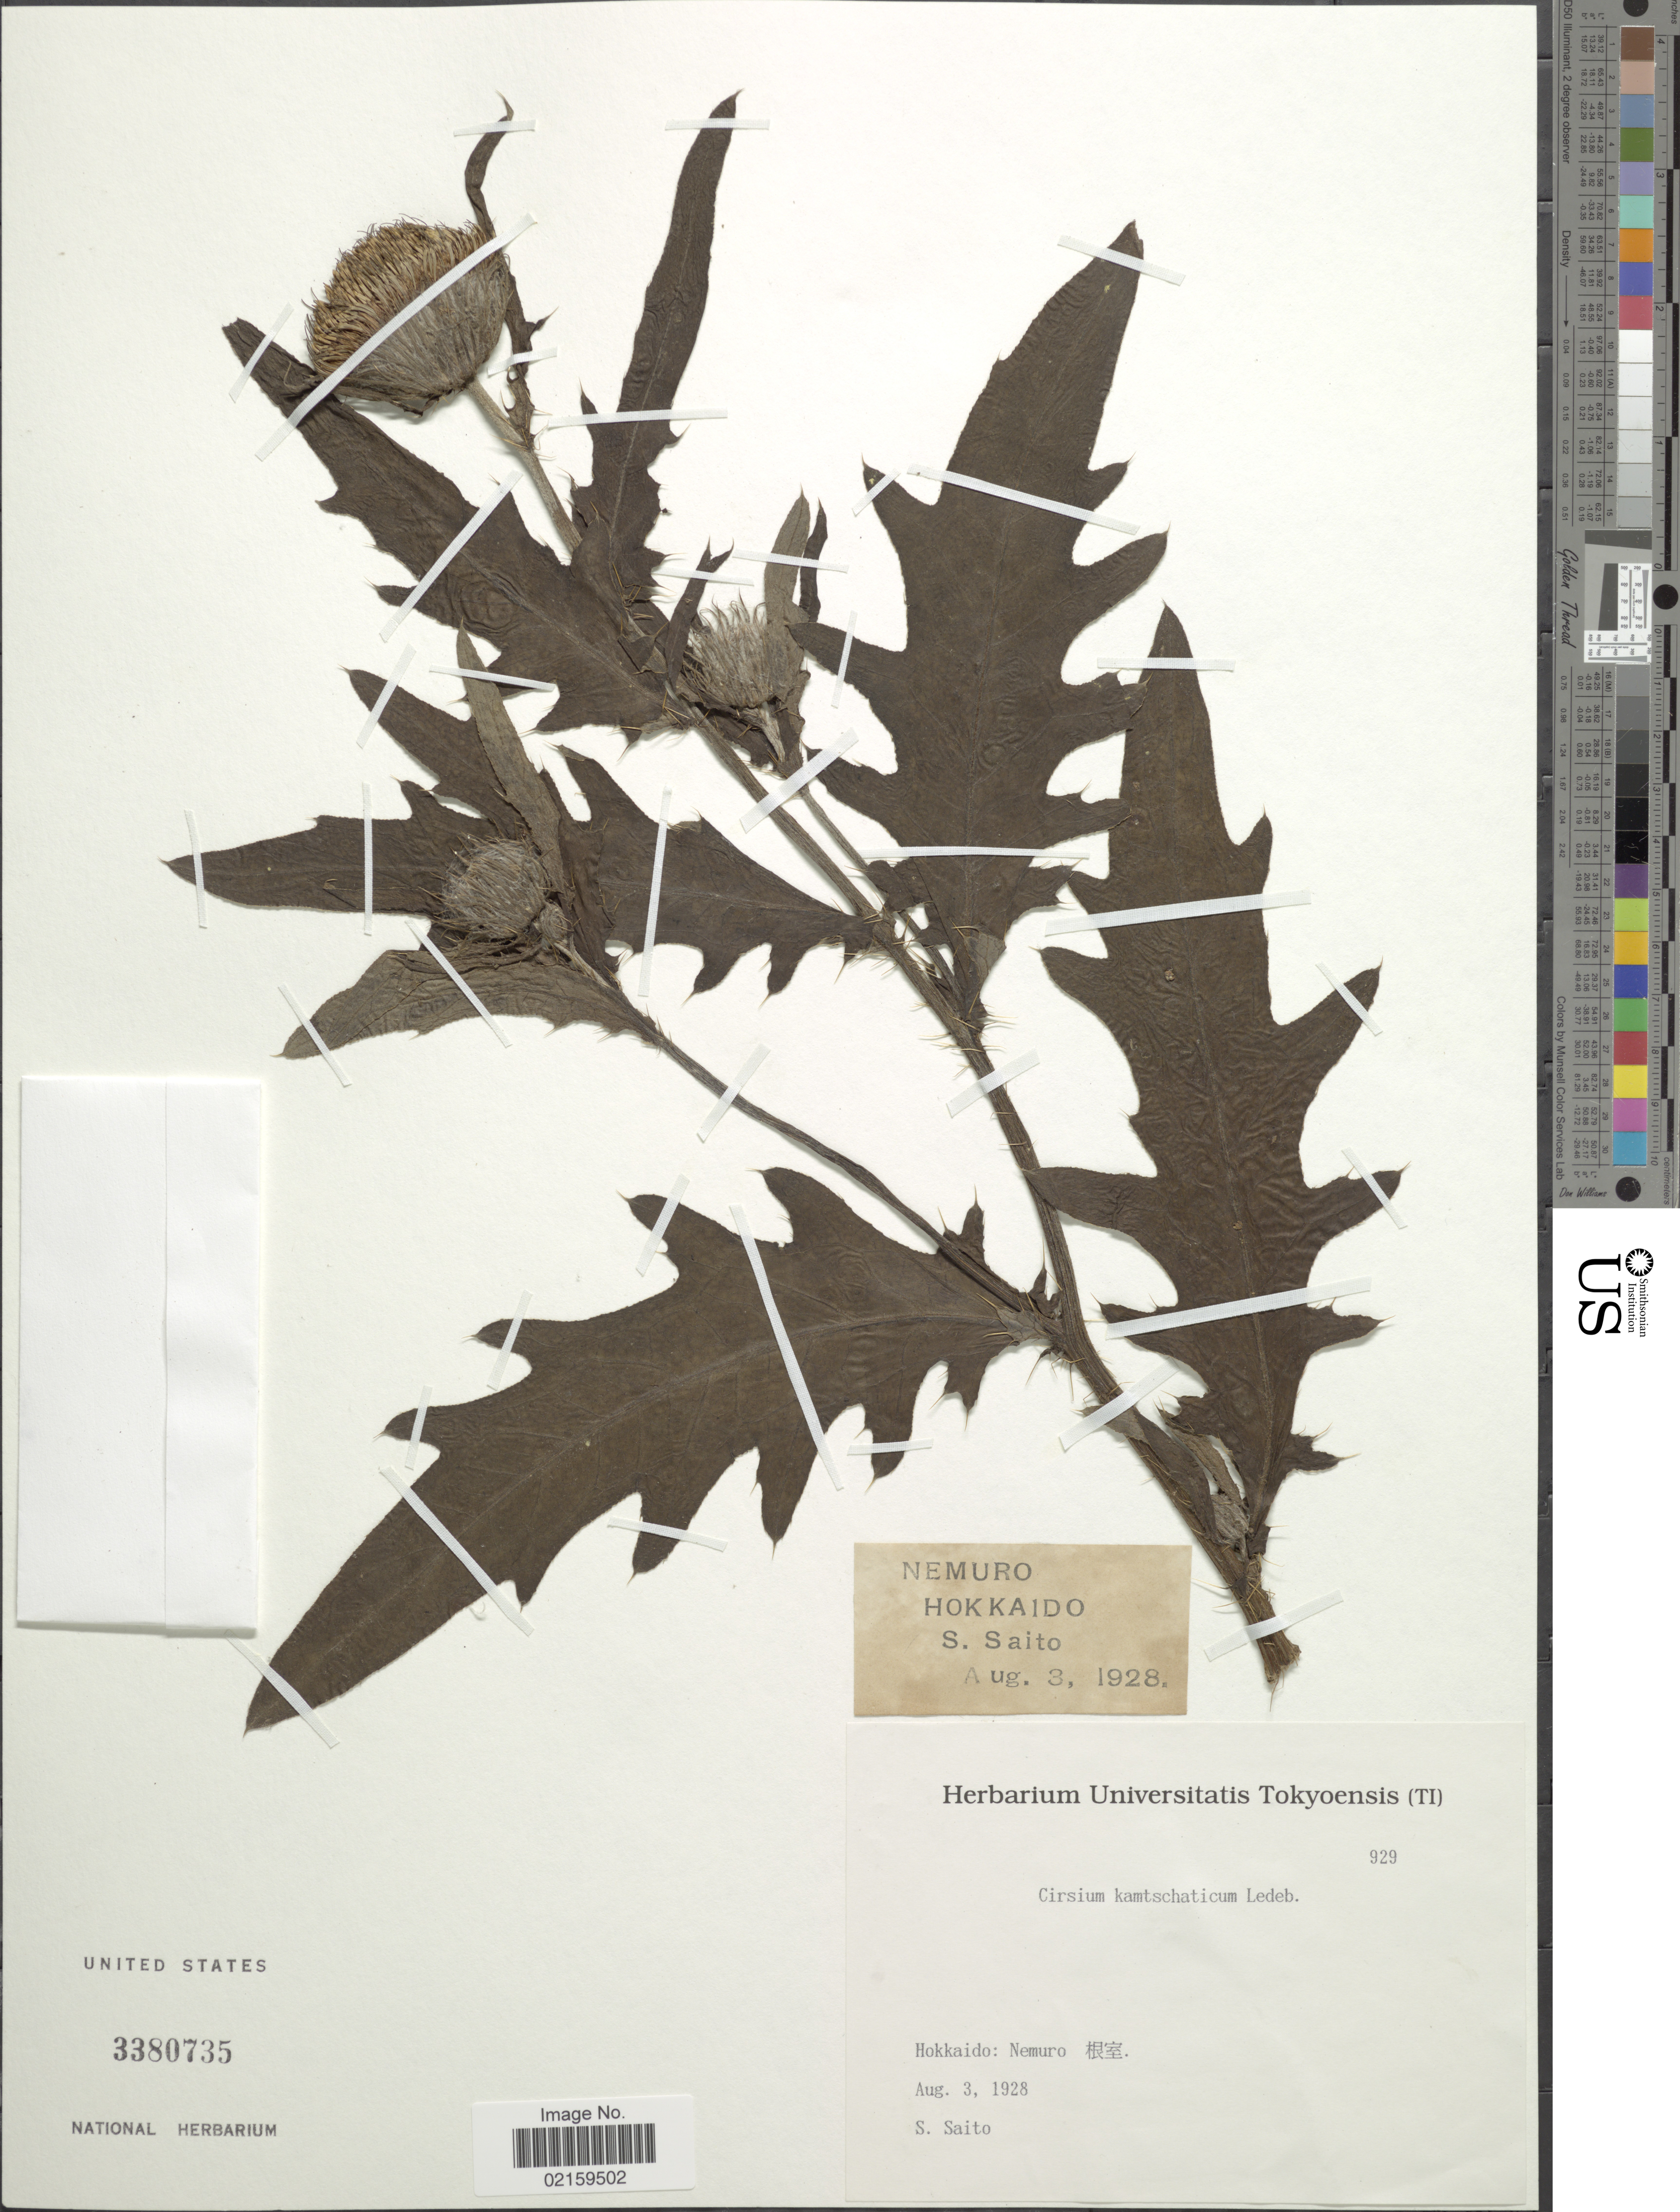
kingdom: Plantae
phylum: Tracheophyta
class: Magnoliopsida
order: Asterales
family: Asteraceae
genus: Cirsium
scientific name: Cirsium kamtschaticum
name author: Ledeb.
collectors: S. Saito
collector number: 929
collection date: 1928-08-03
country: Japan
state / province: Hokkaidō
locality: Hokkaido: Nemuro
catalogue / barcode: US 3380735